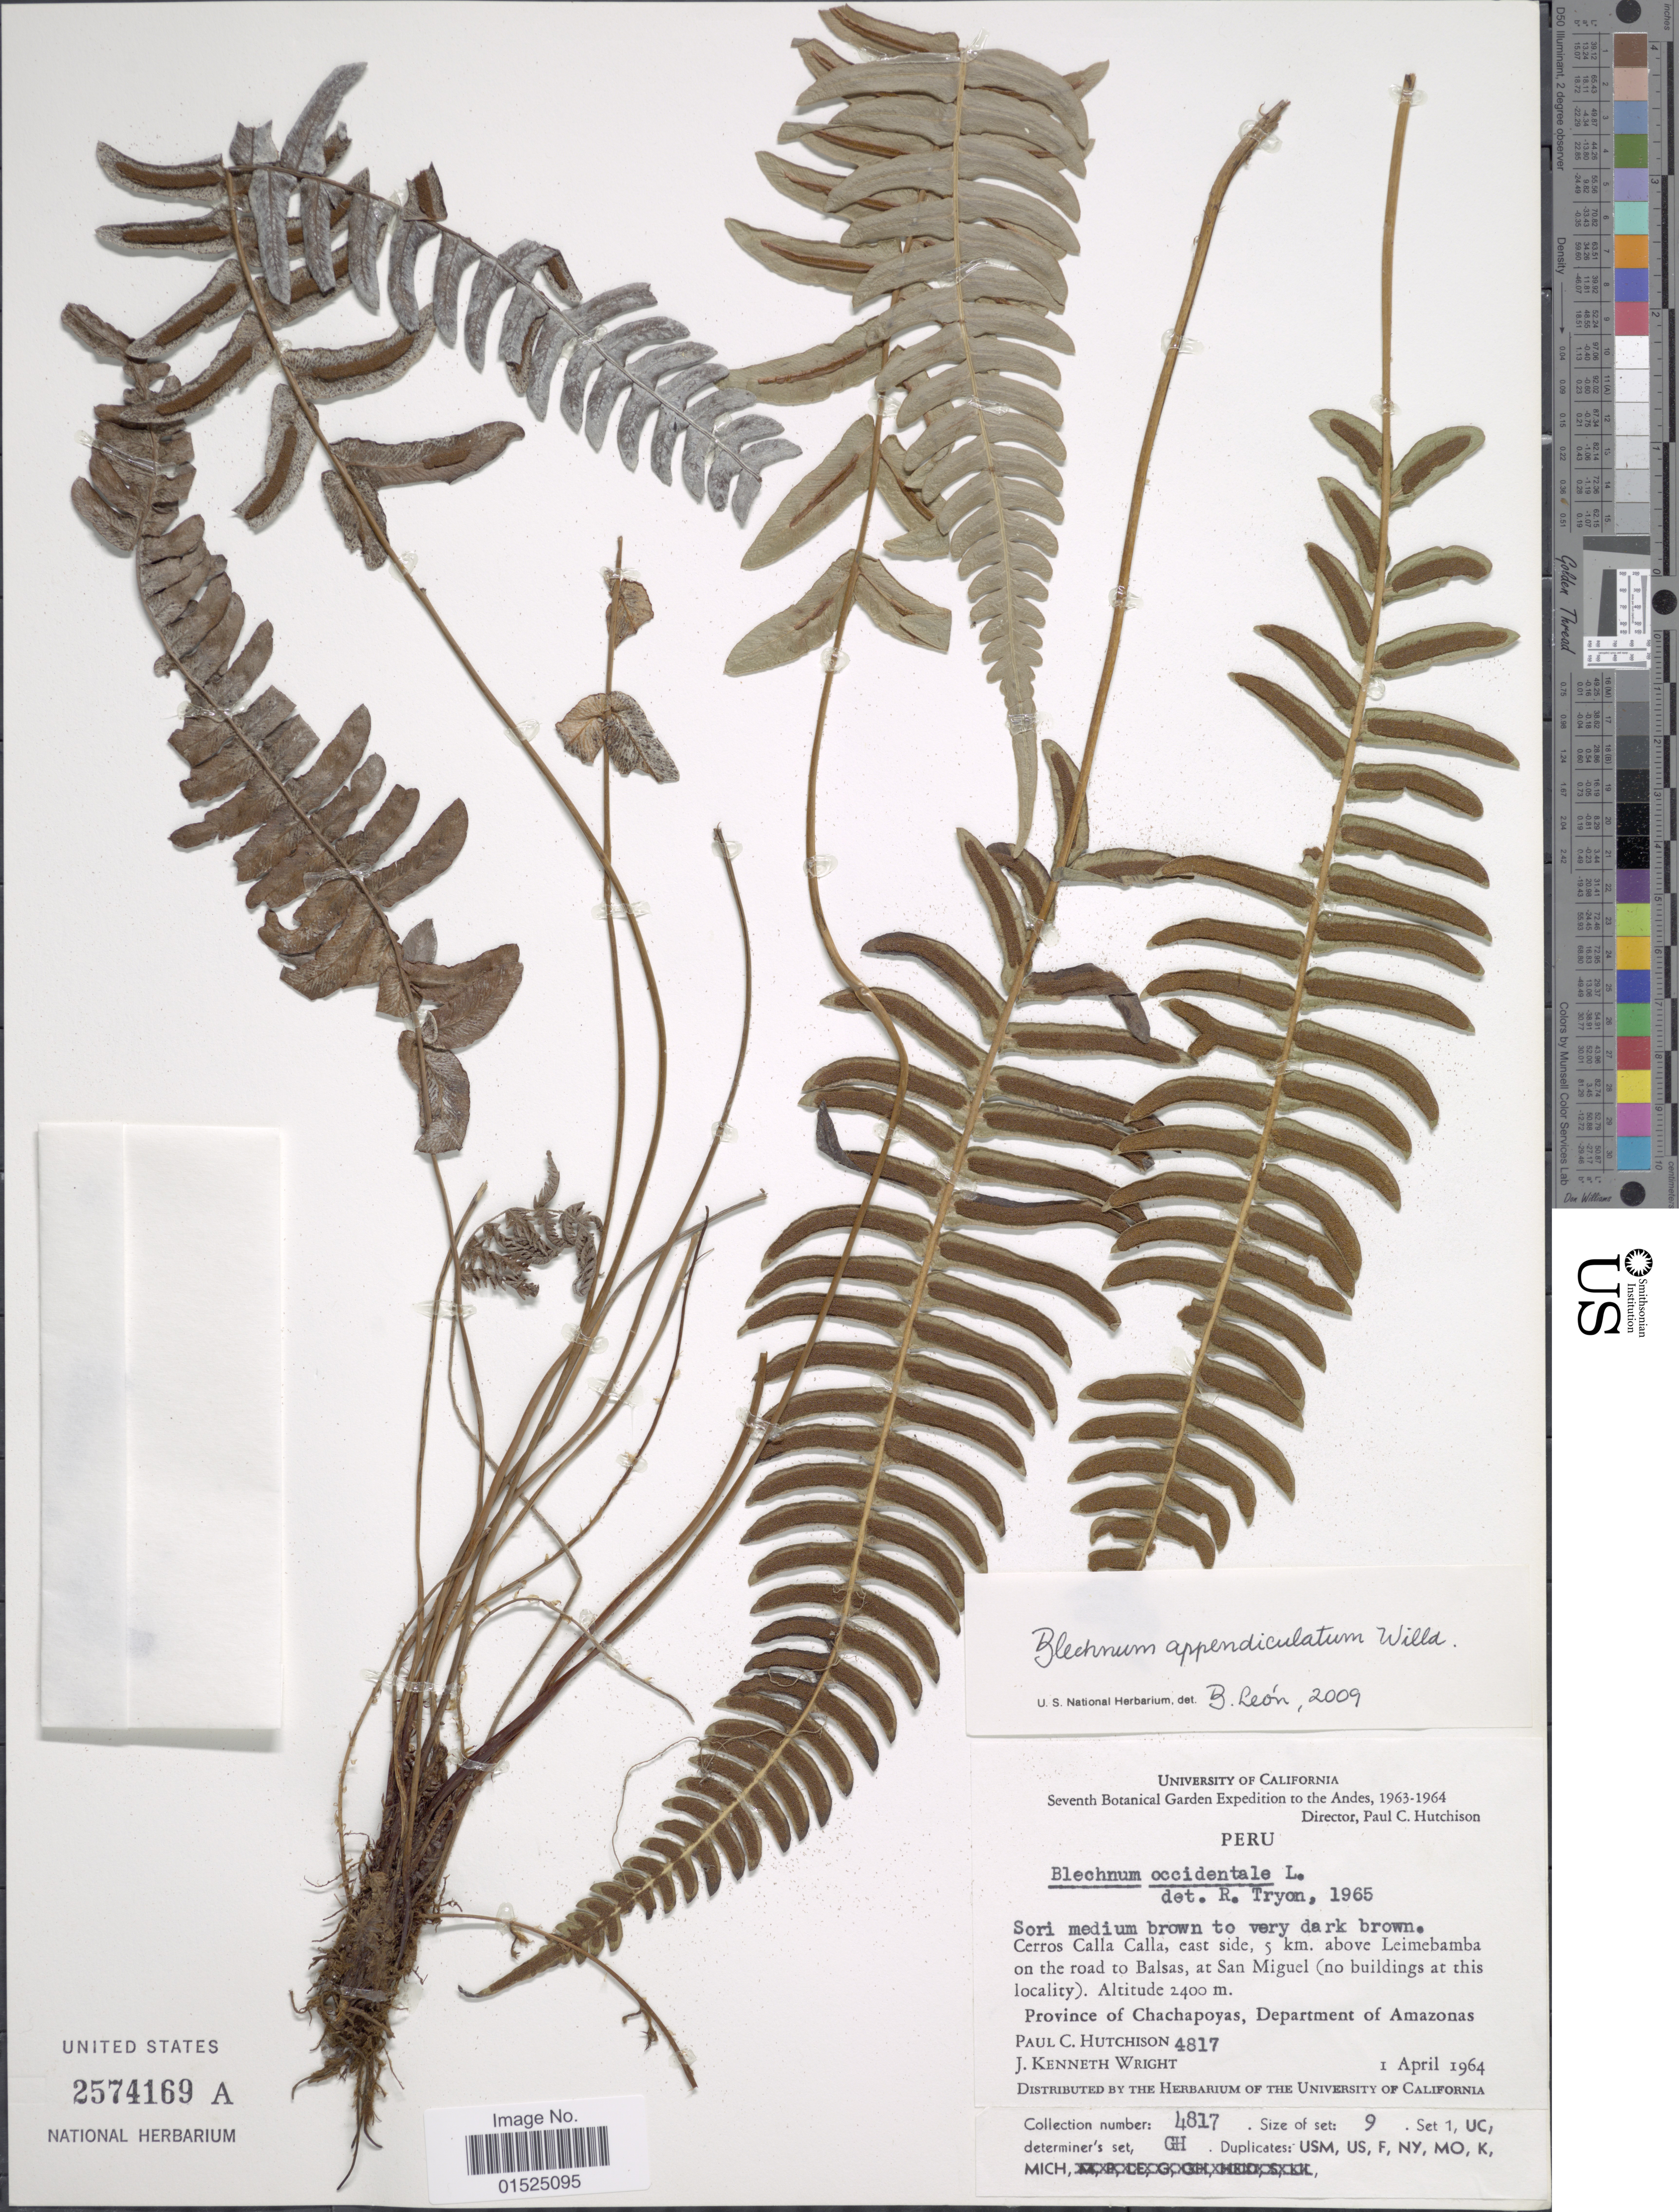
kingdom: Plantae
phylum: Tracheophyta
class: Polypodiopsida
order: Polypodiales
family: Blechnaceae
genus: Blechnum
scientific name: Blechnum appendiculatum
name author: Willd.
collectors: P. C. Hutchison & J. K. Wright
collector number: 4817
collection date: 1964-04-01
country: Peru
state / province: Amazonas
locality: Chachapoyas, Cerros Calla Calla, east side, 5 km. above Leimebamba on the road to Balsas, at San Miquel (no buildings at this locality)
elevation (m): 2400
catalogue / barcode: US 2574169A